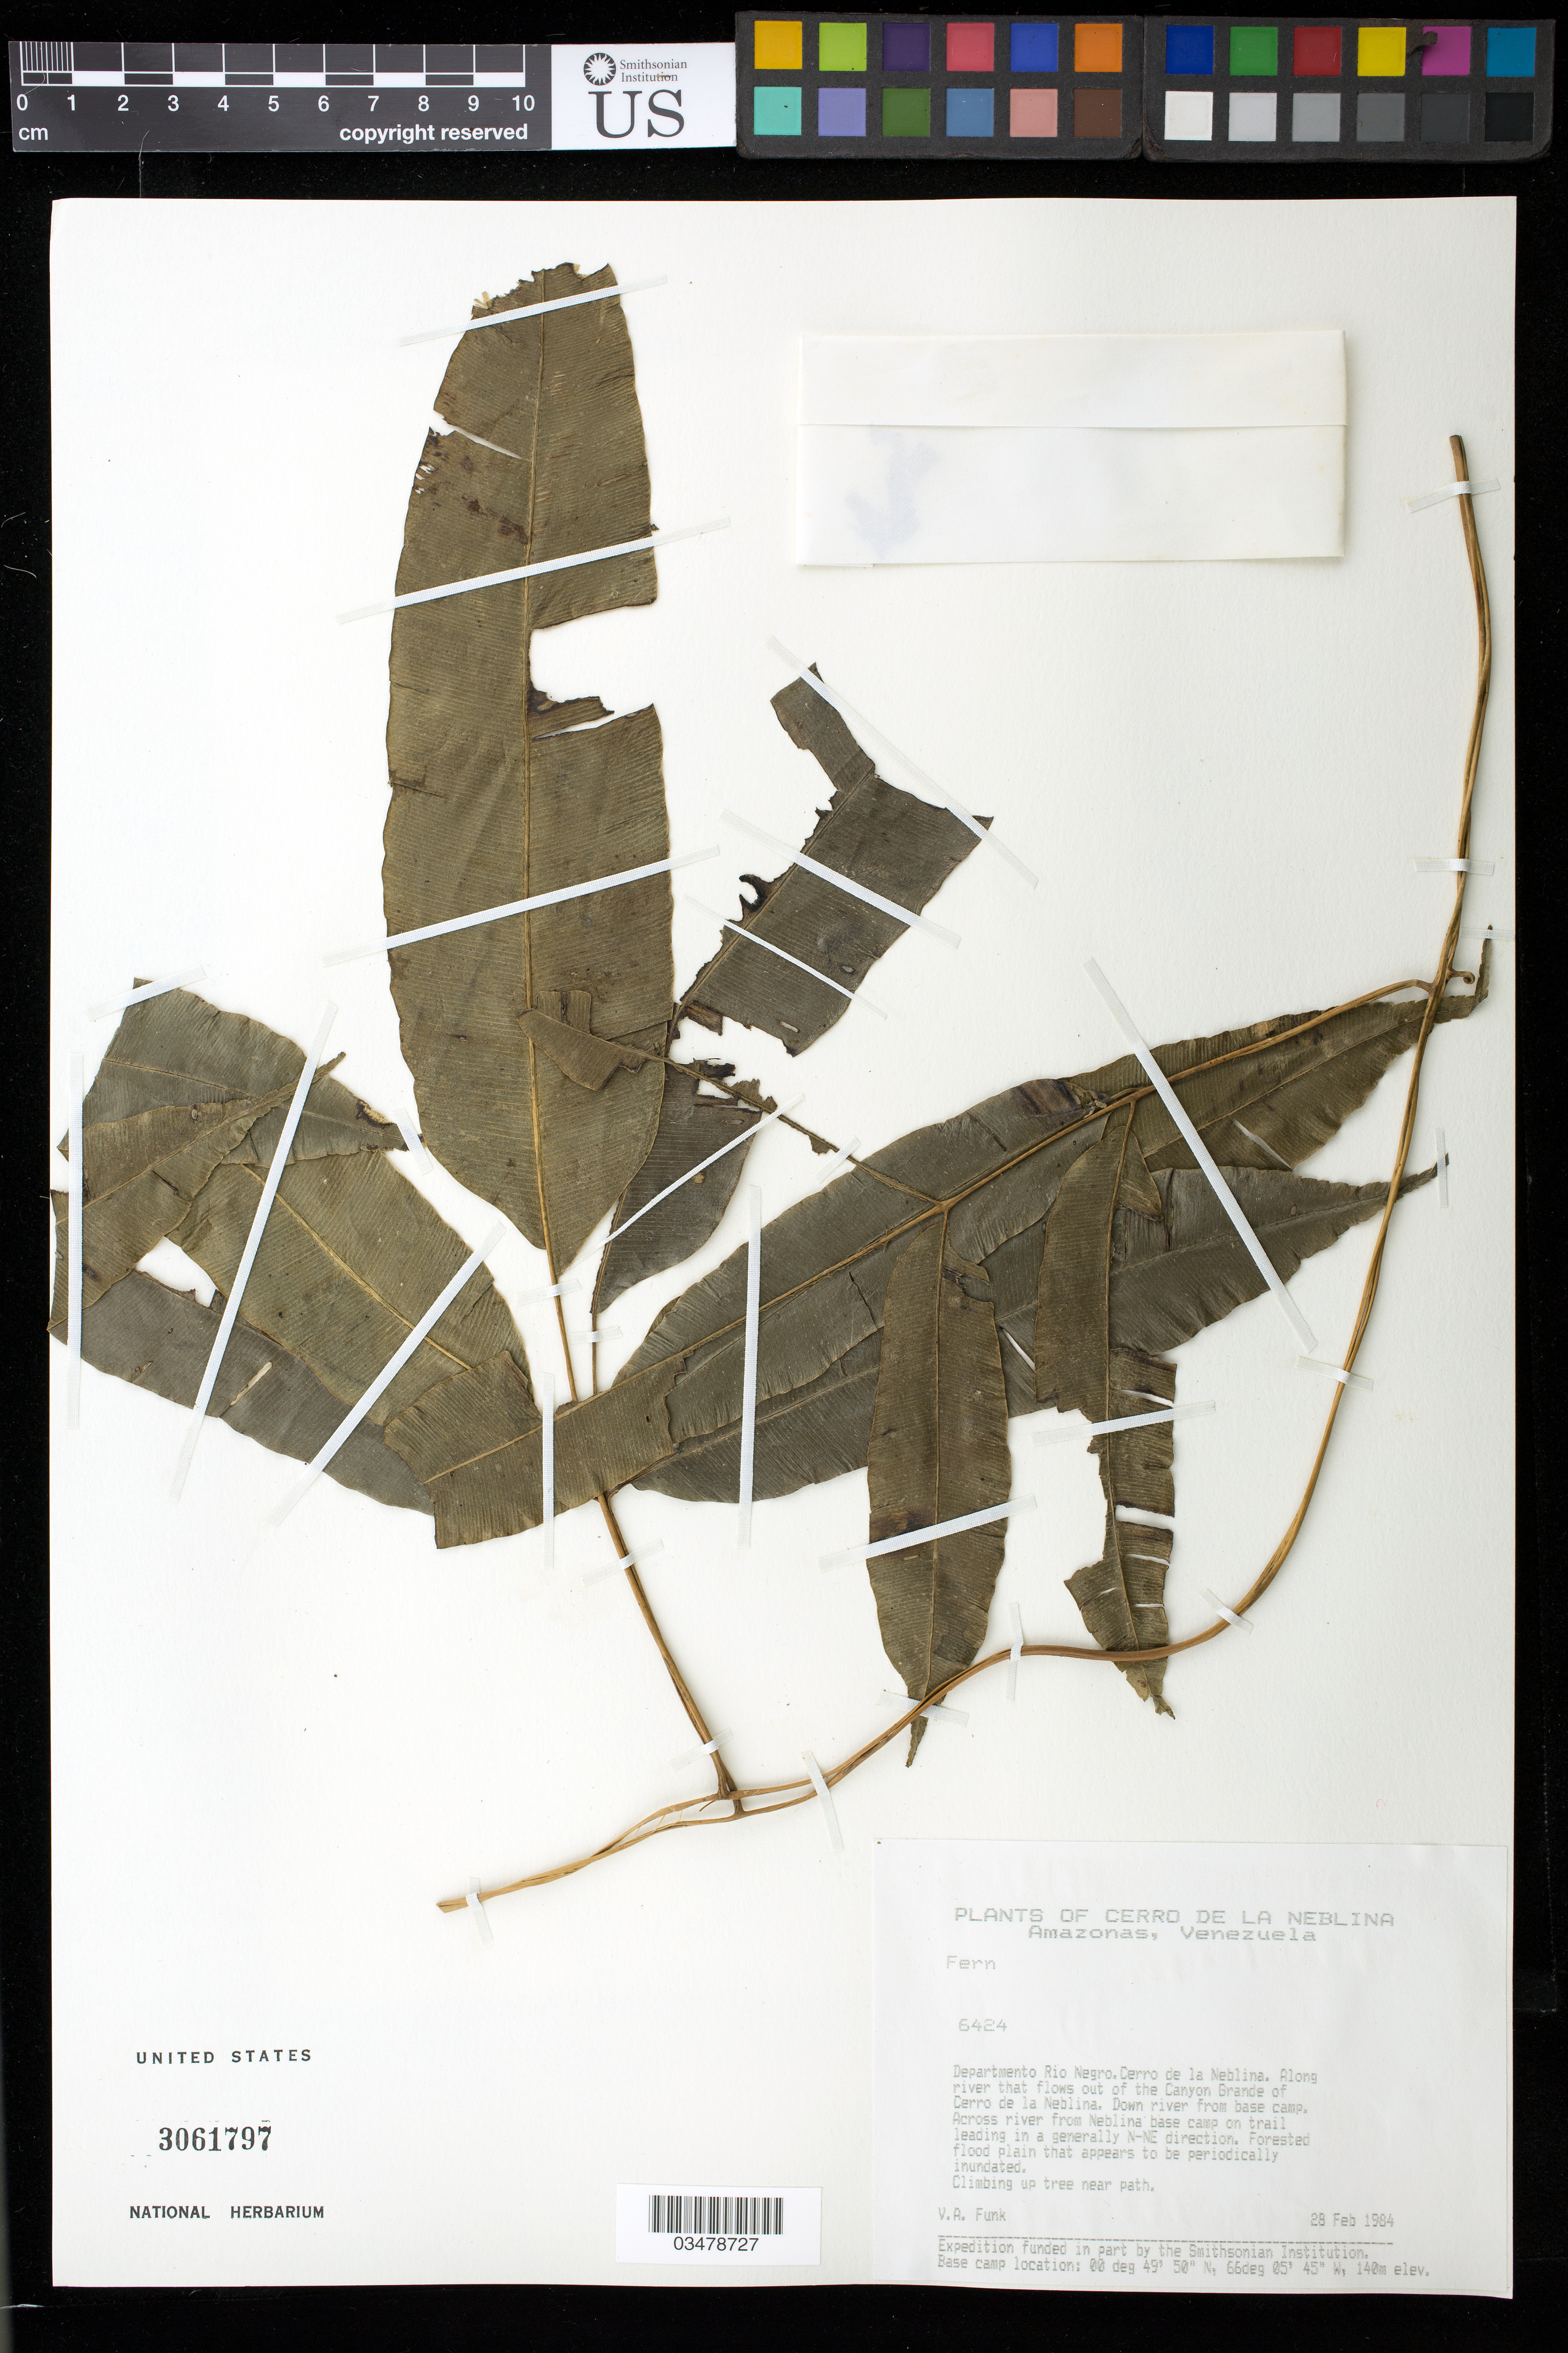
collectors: V. Funk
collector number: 6424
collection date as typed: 28-Feb-84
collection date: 1984-02-28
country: Venezuela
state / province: Amazonas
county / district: Río Negro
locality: Cerro de la Neblina, Canyon Grande, Along river that flows out of the Canyon Grande; down river from base camp. Across river from Neblina base camp on trail leading in a generally N-NE direction.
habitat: Forested flood plain that appears to be periodically inundated.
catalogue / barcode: US 3061797